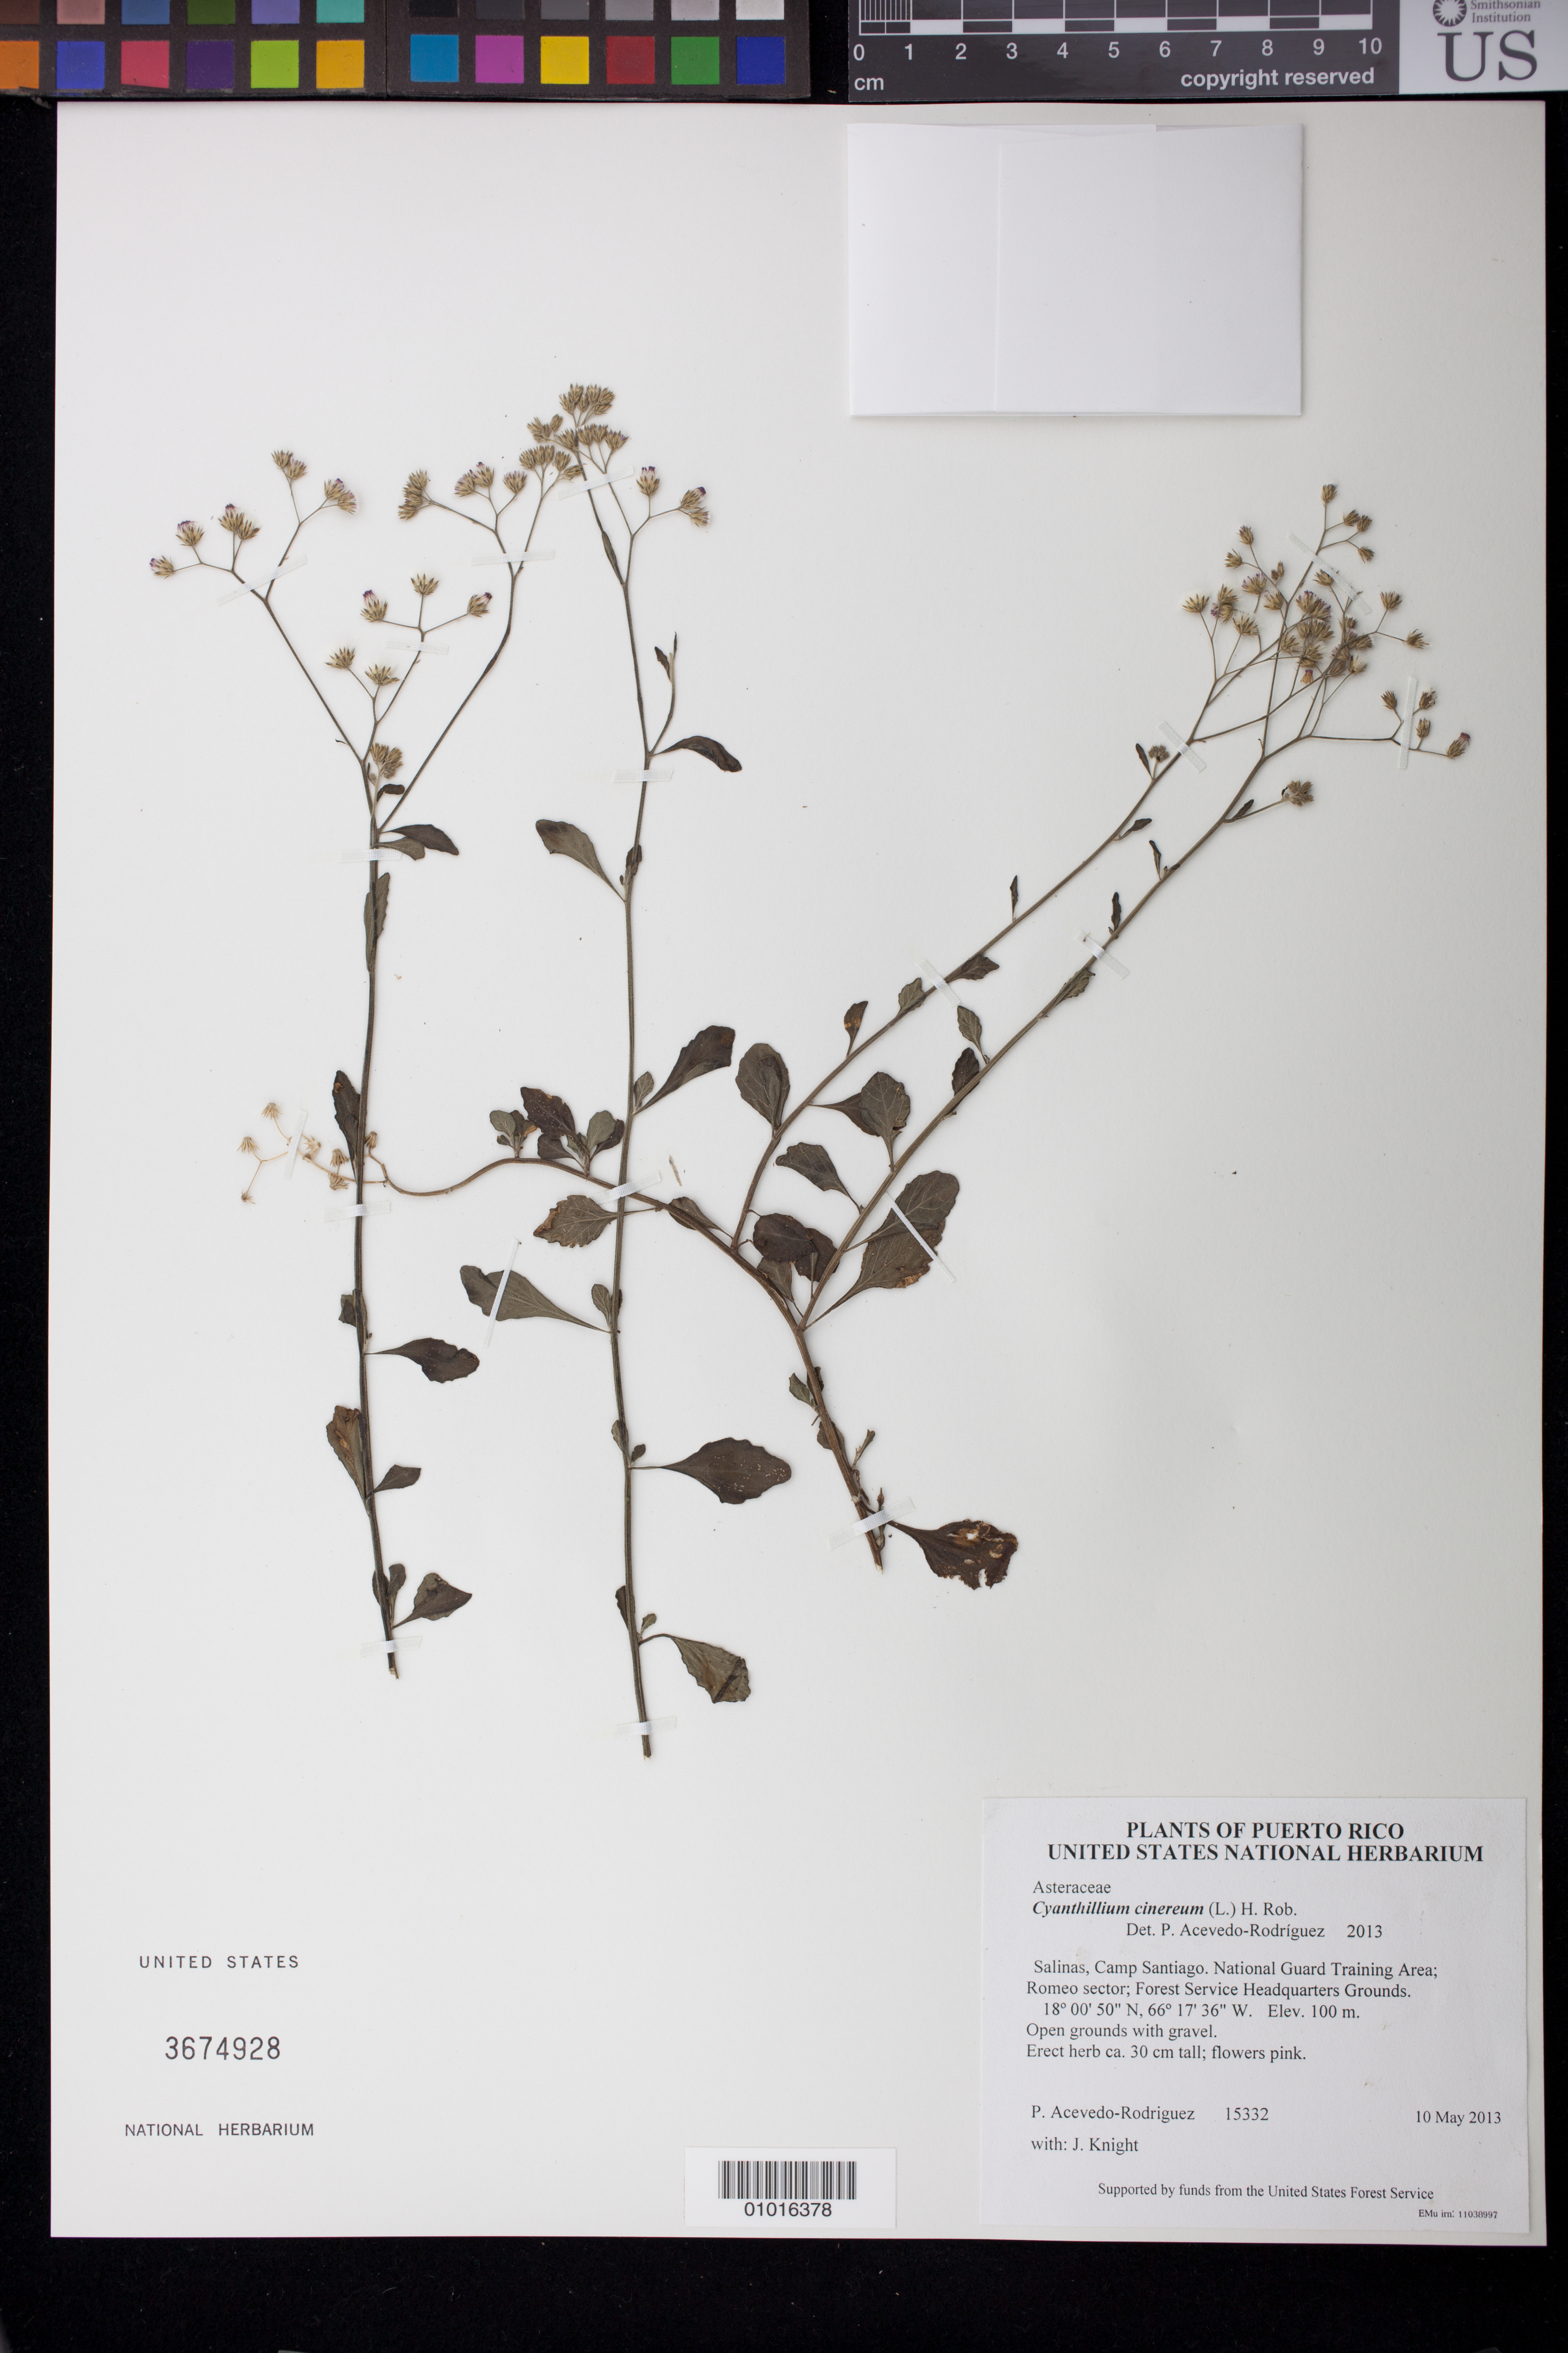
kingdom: Plantae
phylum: Tracheophyta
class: Magnoliopsida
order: Asterales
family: Asteraceae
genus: Cyanthillium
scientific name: Cyanthillium cinereum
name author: (L.) H. Rob.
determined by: Acevedo-Rodríguez, P., (BOT), Smithsonian Institution - National Museum of Natural History (UNITED STATES)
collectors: P. Acevedo-Rodr. & J. Knight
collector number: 15332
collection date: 2013-05-10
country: Puerto Rico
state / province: Salinas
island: Puerto Rico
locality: Camp Santiago. National Guard Training Area; Romeo sector; Forest Service Headquarters Grounds.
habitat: Open grounds with gravel.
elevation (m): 100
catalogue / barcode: US 3674928